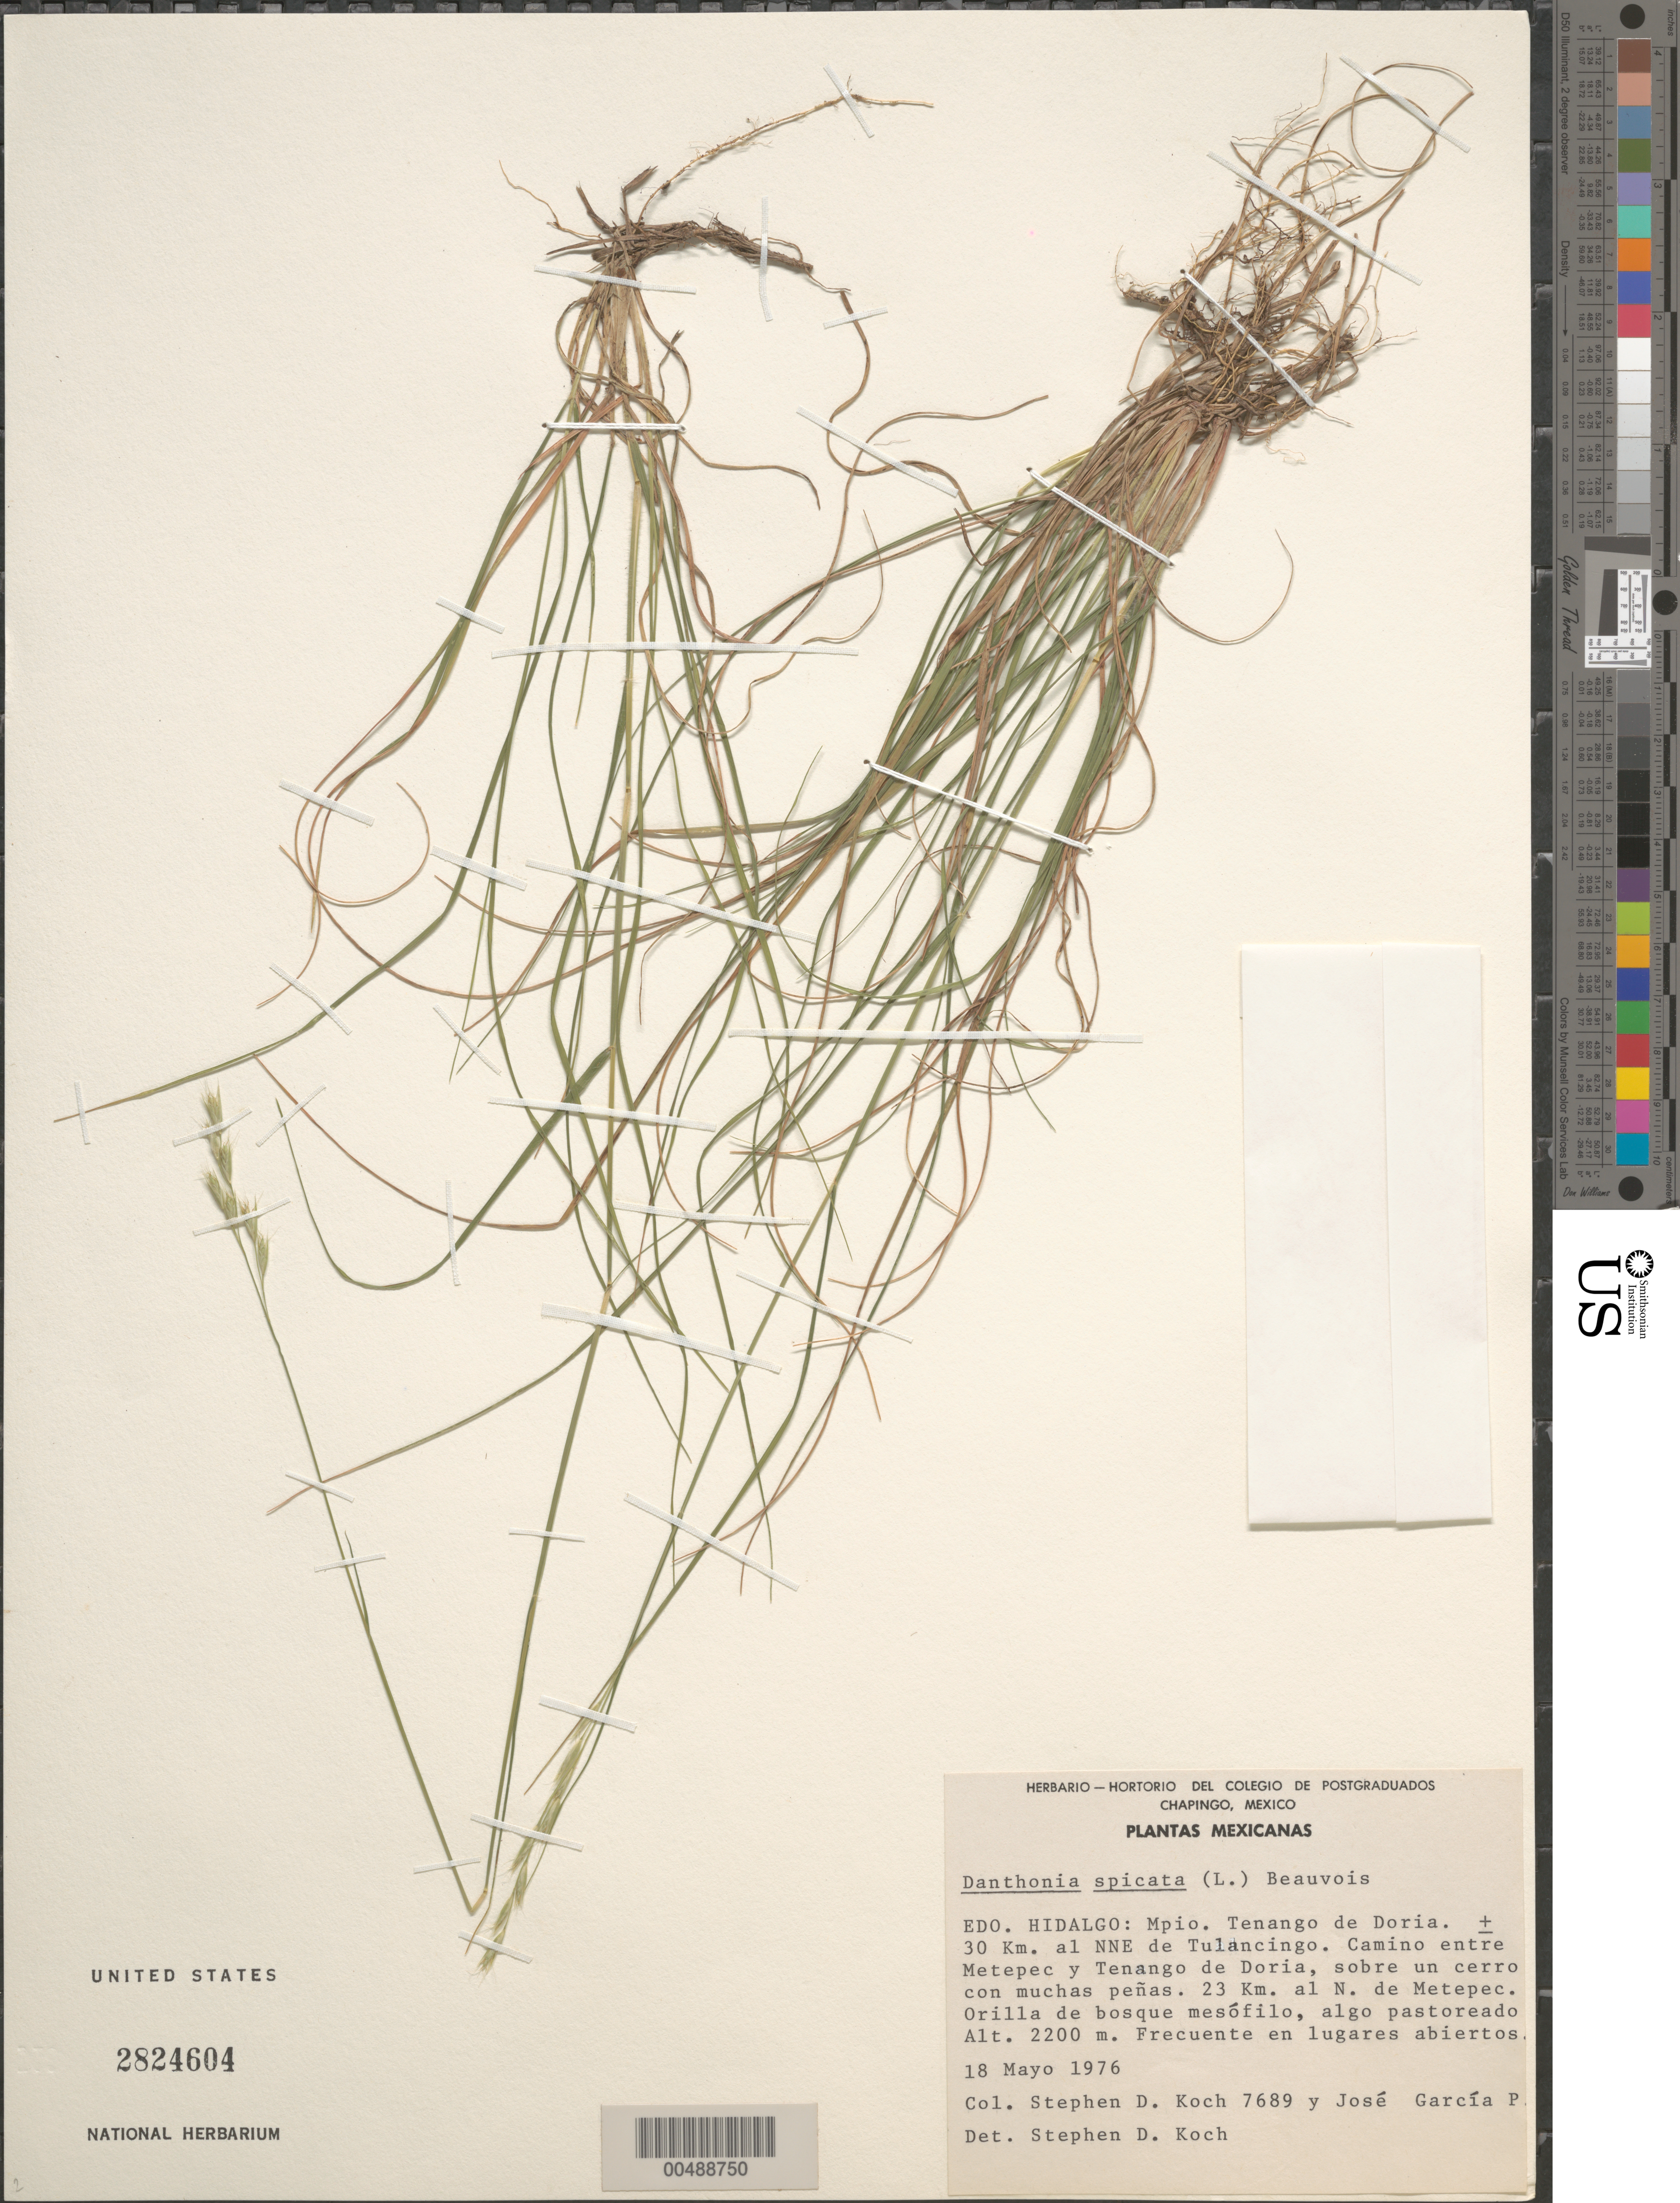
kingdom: Plantae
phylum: Tracheophyta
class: Liliopsida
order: Poales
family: Poaceae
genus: Danthonia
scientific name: Danthonia spicata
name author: (L.) P. Beauv. ex Roem. & Schult.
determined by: Koch, S. D.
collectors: S. D. Koch & J. D. García-Pérez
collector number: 7689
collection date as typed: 18 May 1976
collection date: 1976-05-18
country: Mexico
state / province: Hidalgo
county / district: Tenango De Doria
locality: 30 km al NNE de Tulancingo, rd bet. Metepec & Tenango de Doria, 23 km N of Metepec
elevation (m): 2200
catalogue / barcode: US 2824604